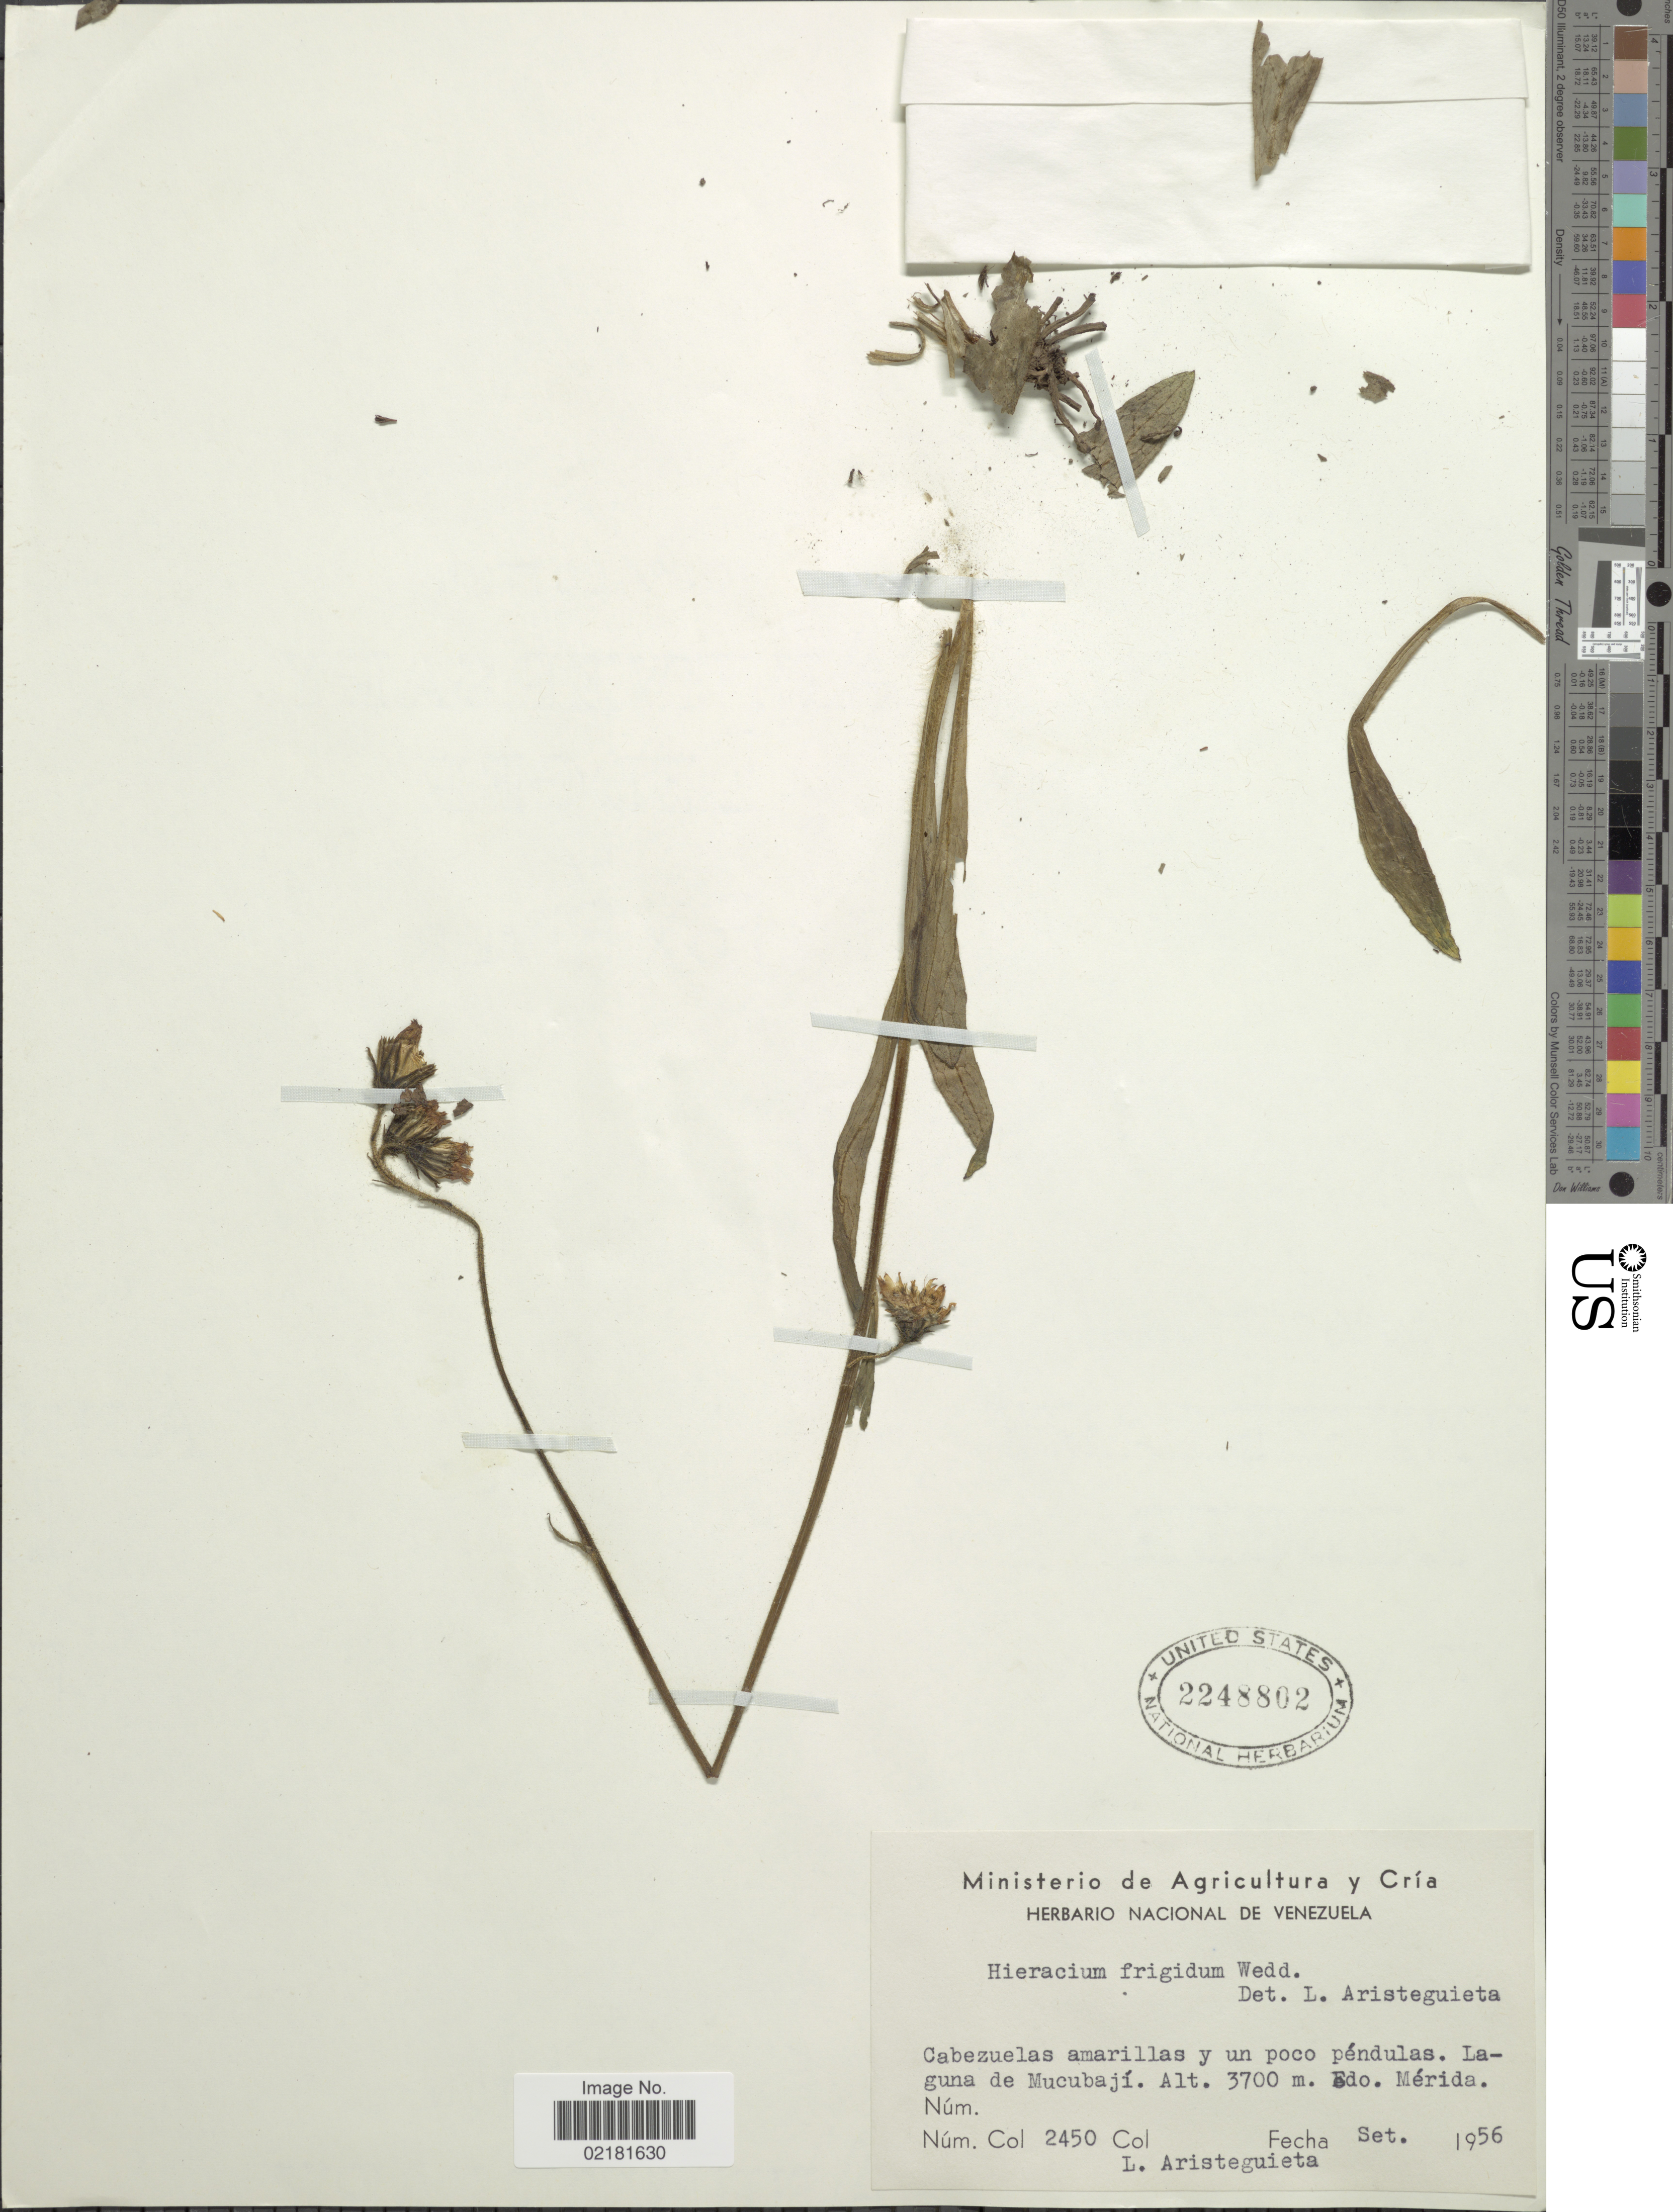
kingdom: Plantae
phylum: Tracheophyta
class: Magnoliopsida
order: Asterales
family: Asteraceae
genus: Hieracium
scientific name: Hieracium jubatum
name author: Fr.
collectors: L. Aristeguieta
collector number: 2450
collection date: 1956-09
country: Venezuela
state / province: Mérida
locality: Cabezuelas marillas y un poco pendulas, Laguna de Mucubaji.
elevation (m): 3700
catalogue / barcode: US 2248802